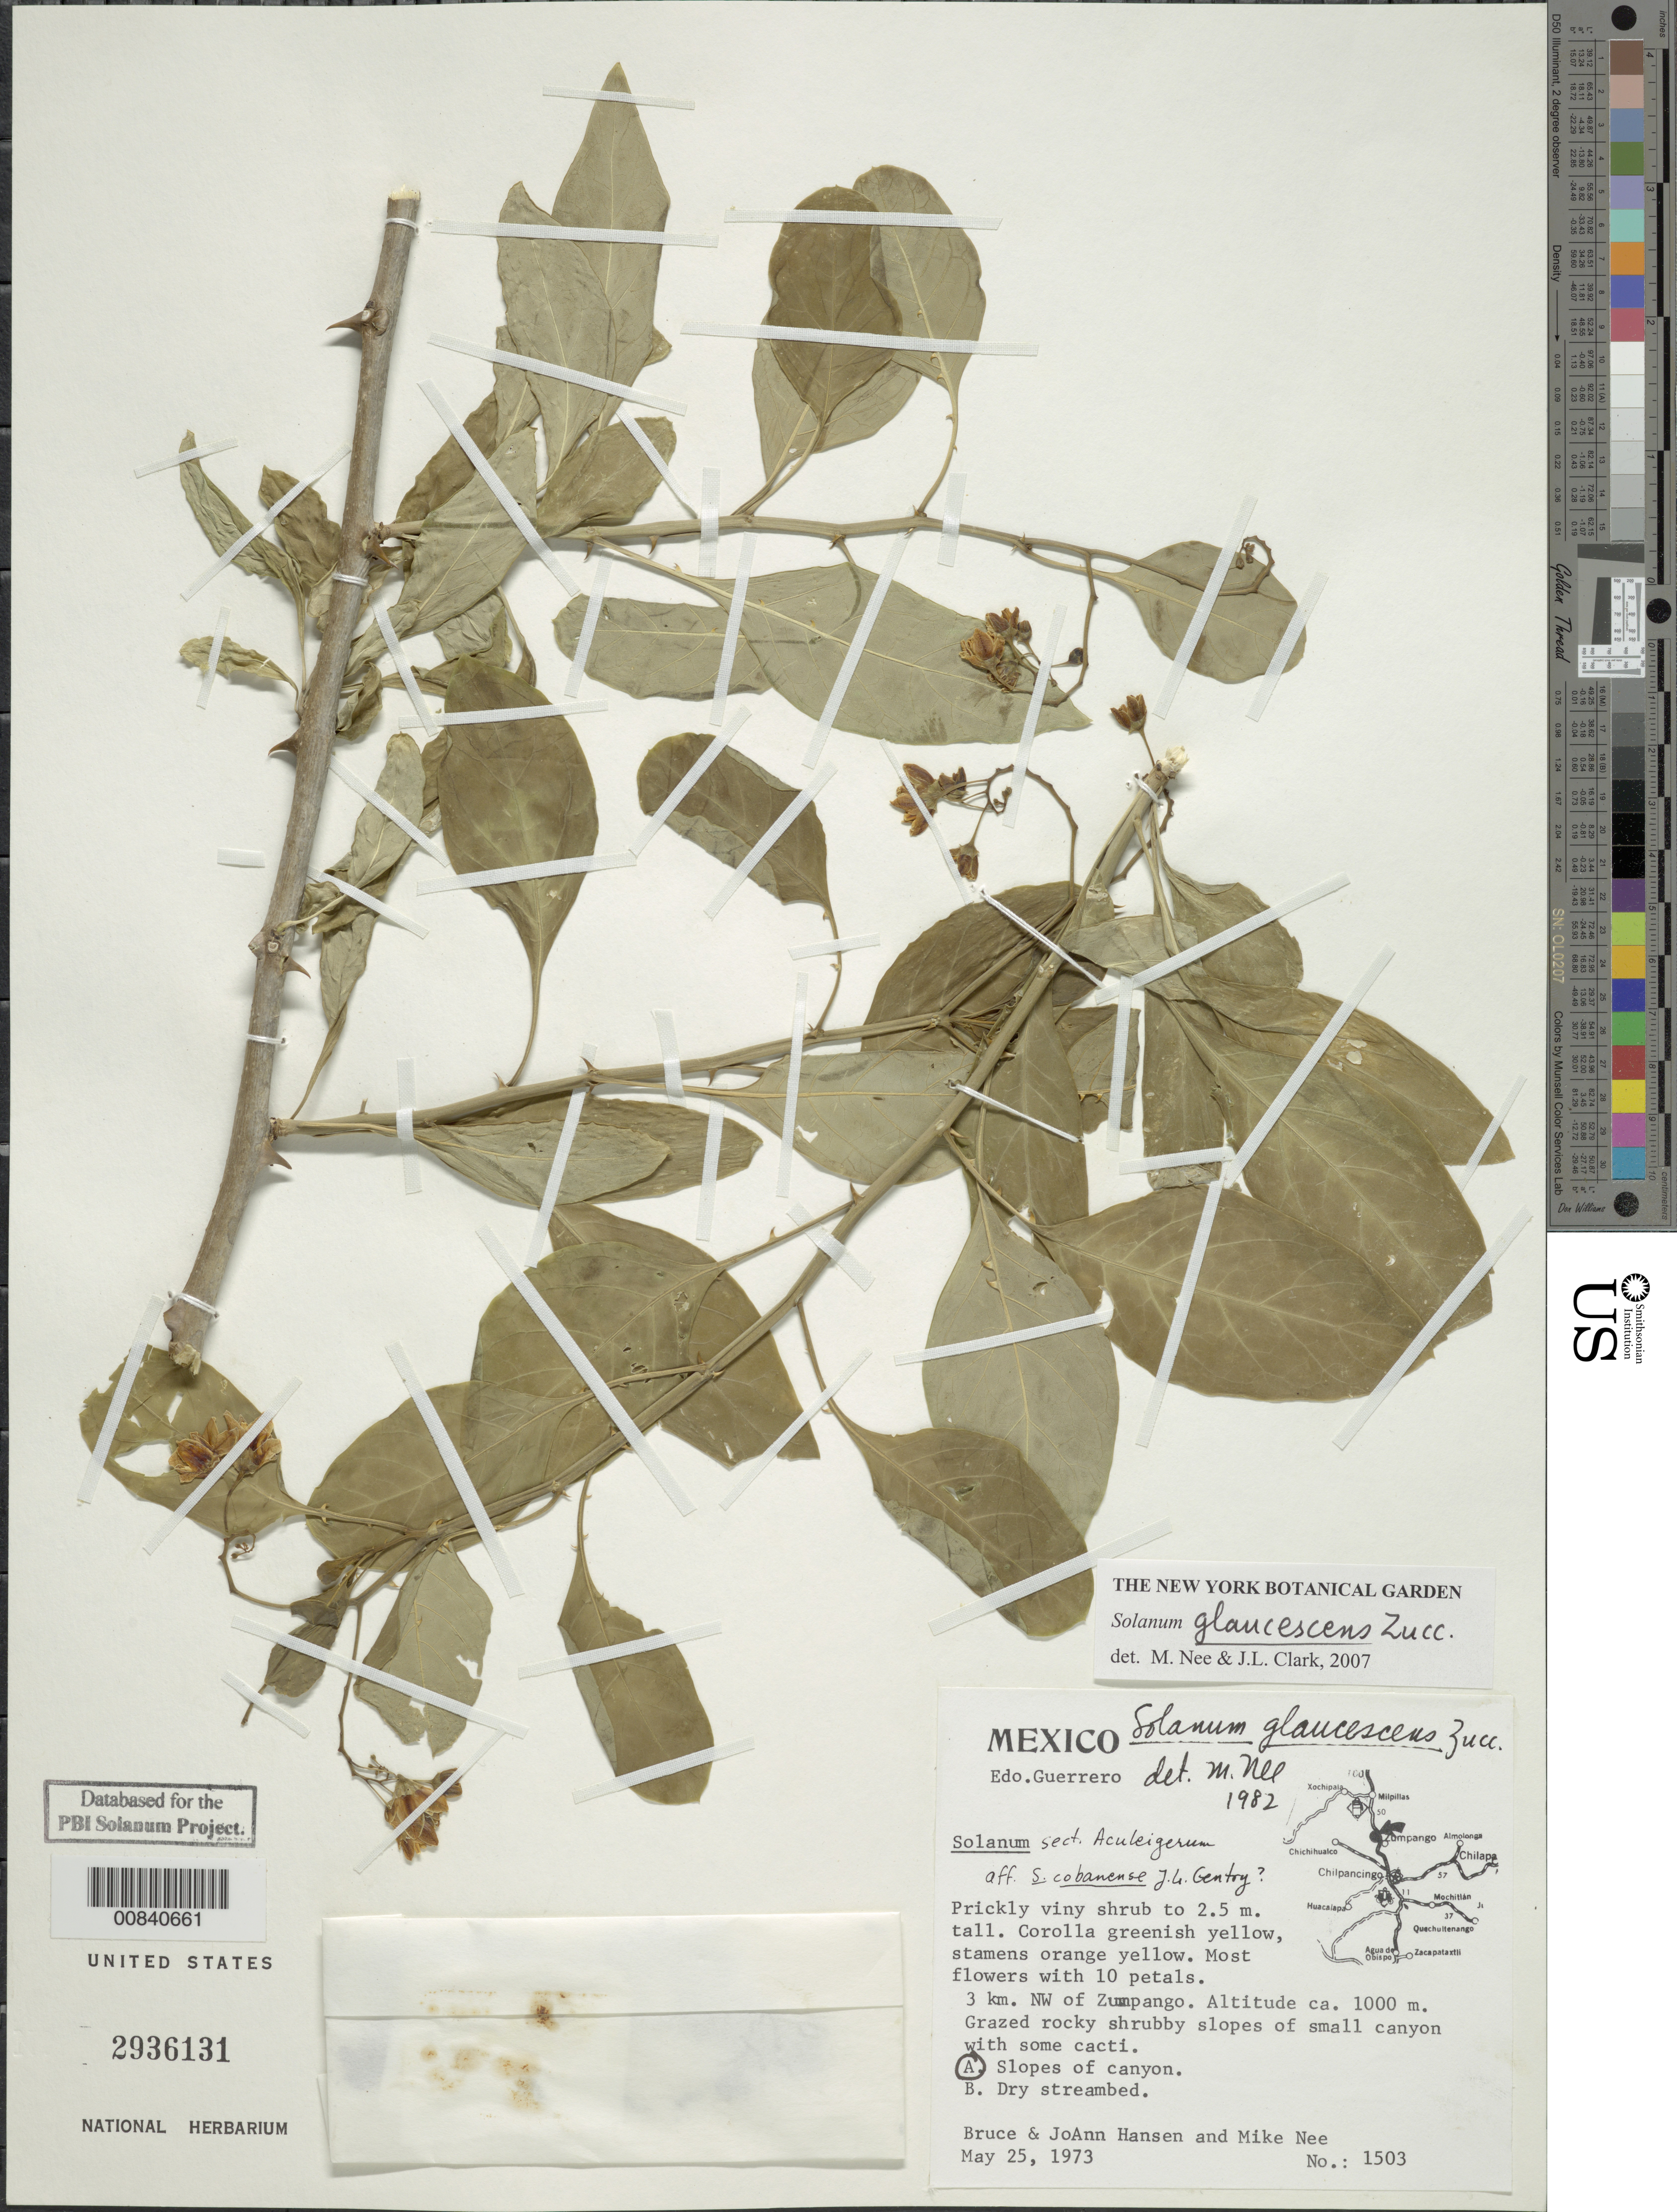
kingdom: Plantae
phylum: Tracheophyta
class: Magnoliopsida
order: Solanales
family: Solanaceae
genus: Solanum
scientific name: Solanum glaucescens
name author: Zucc.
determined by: Nee, Michael H.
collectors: B. Hansen, J. Hansen & M. Nee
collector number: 1503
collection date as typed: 25 May 1973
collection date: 1973-05-25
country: Mexico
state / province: Guerrero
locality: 3 km NW of Zumpango.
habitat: Grazed rocky shrubby slopes of small canyon with some cacti. Slopes of canyon.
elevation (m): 1000